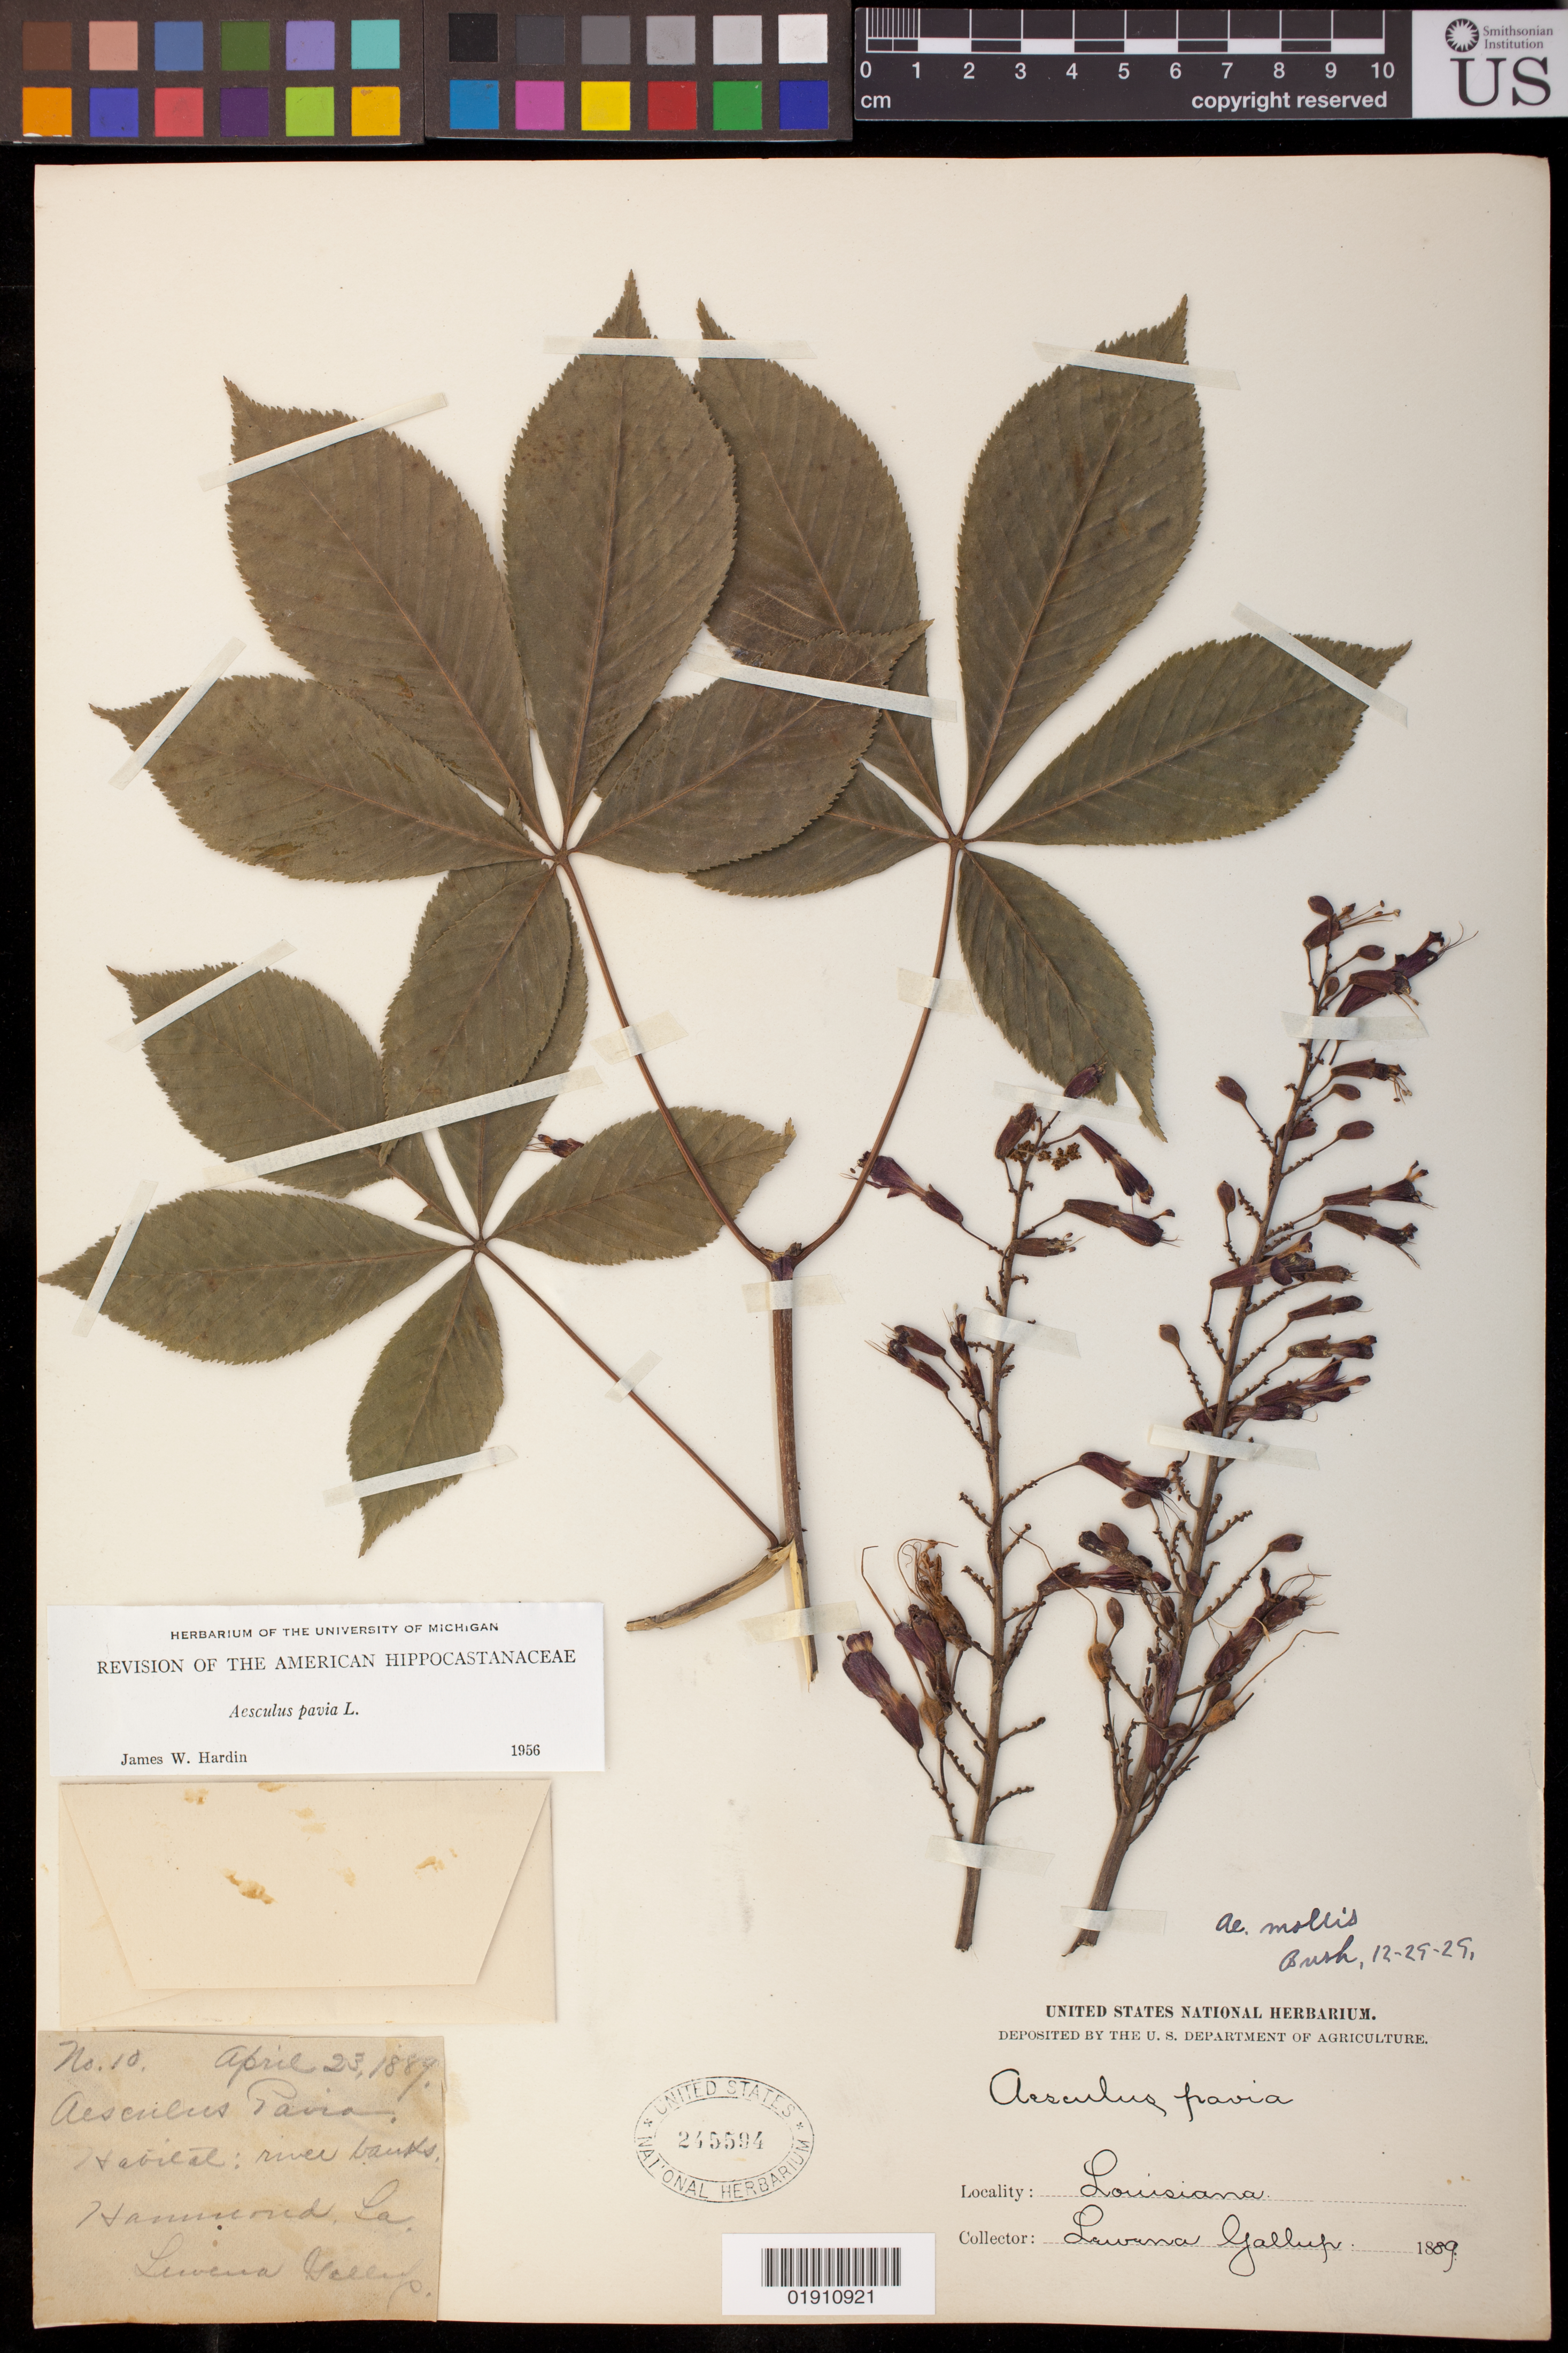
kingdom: Plantae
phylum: Tracheophyta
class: Magnoliopsida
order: Sapindales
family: Sapindaceae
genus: Aesculus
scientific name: Aesculus pavia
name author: L.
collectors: L. Gallup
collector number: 10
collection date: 1889-04-23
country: United States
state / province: Louisiana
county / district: Tangipahoa Parish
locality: River banks Hammond, La.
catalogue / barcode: US 245594